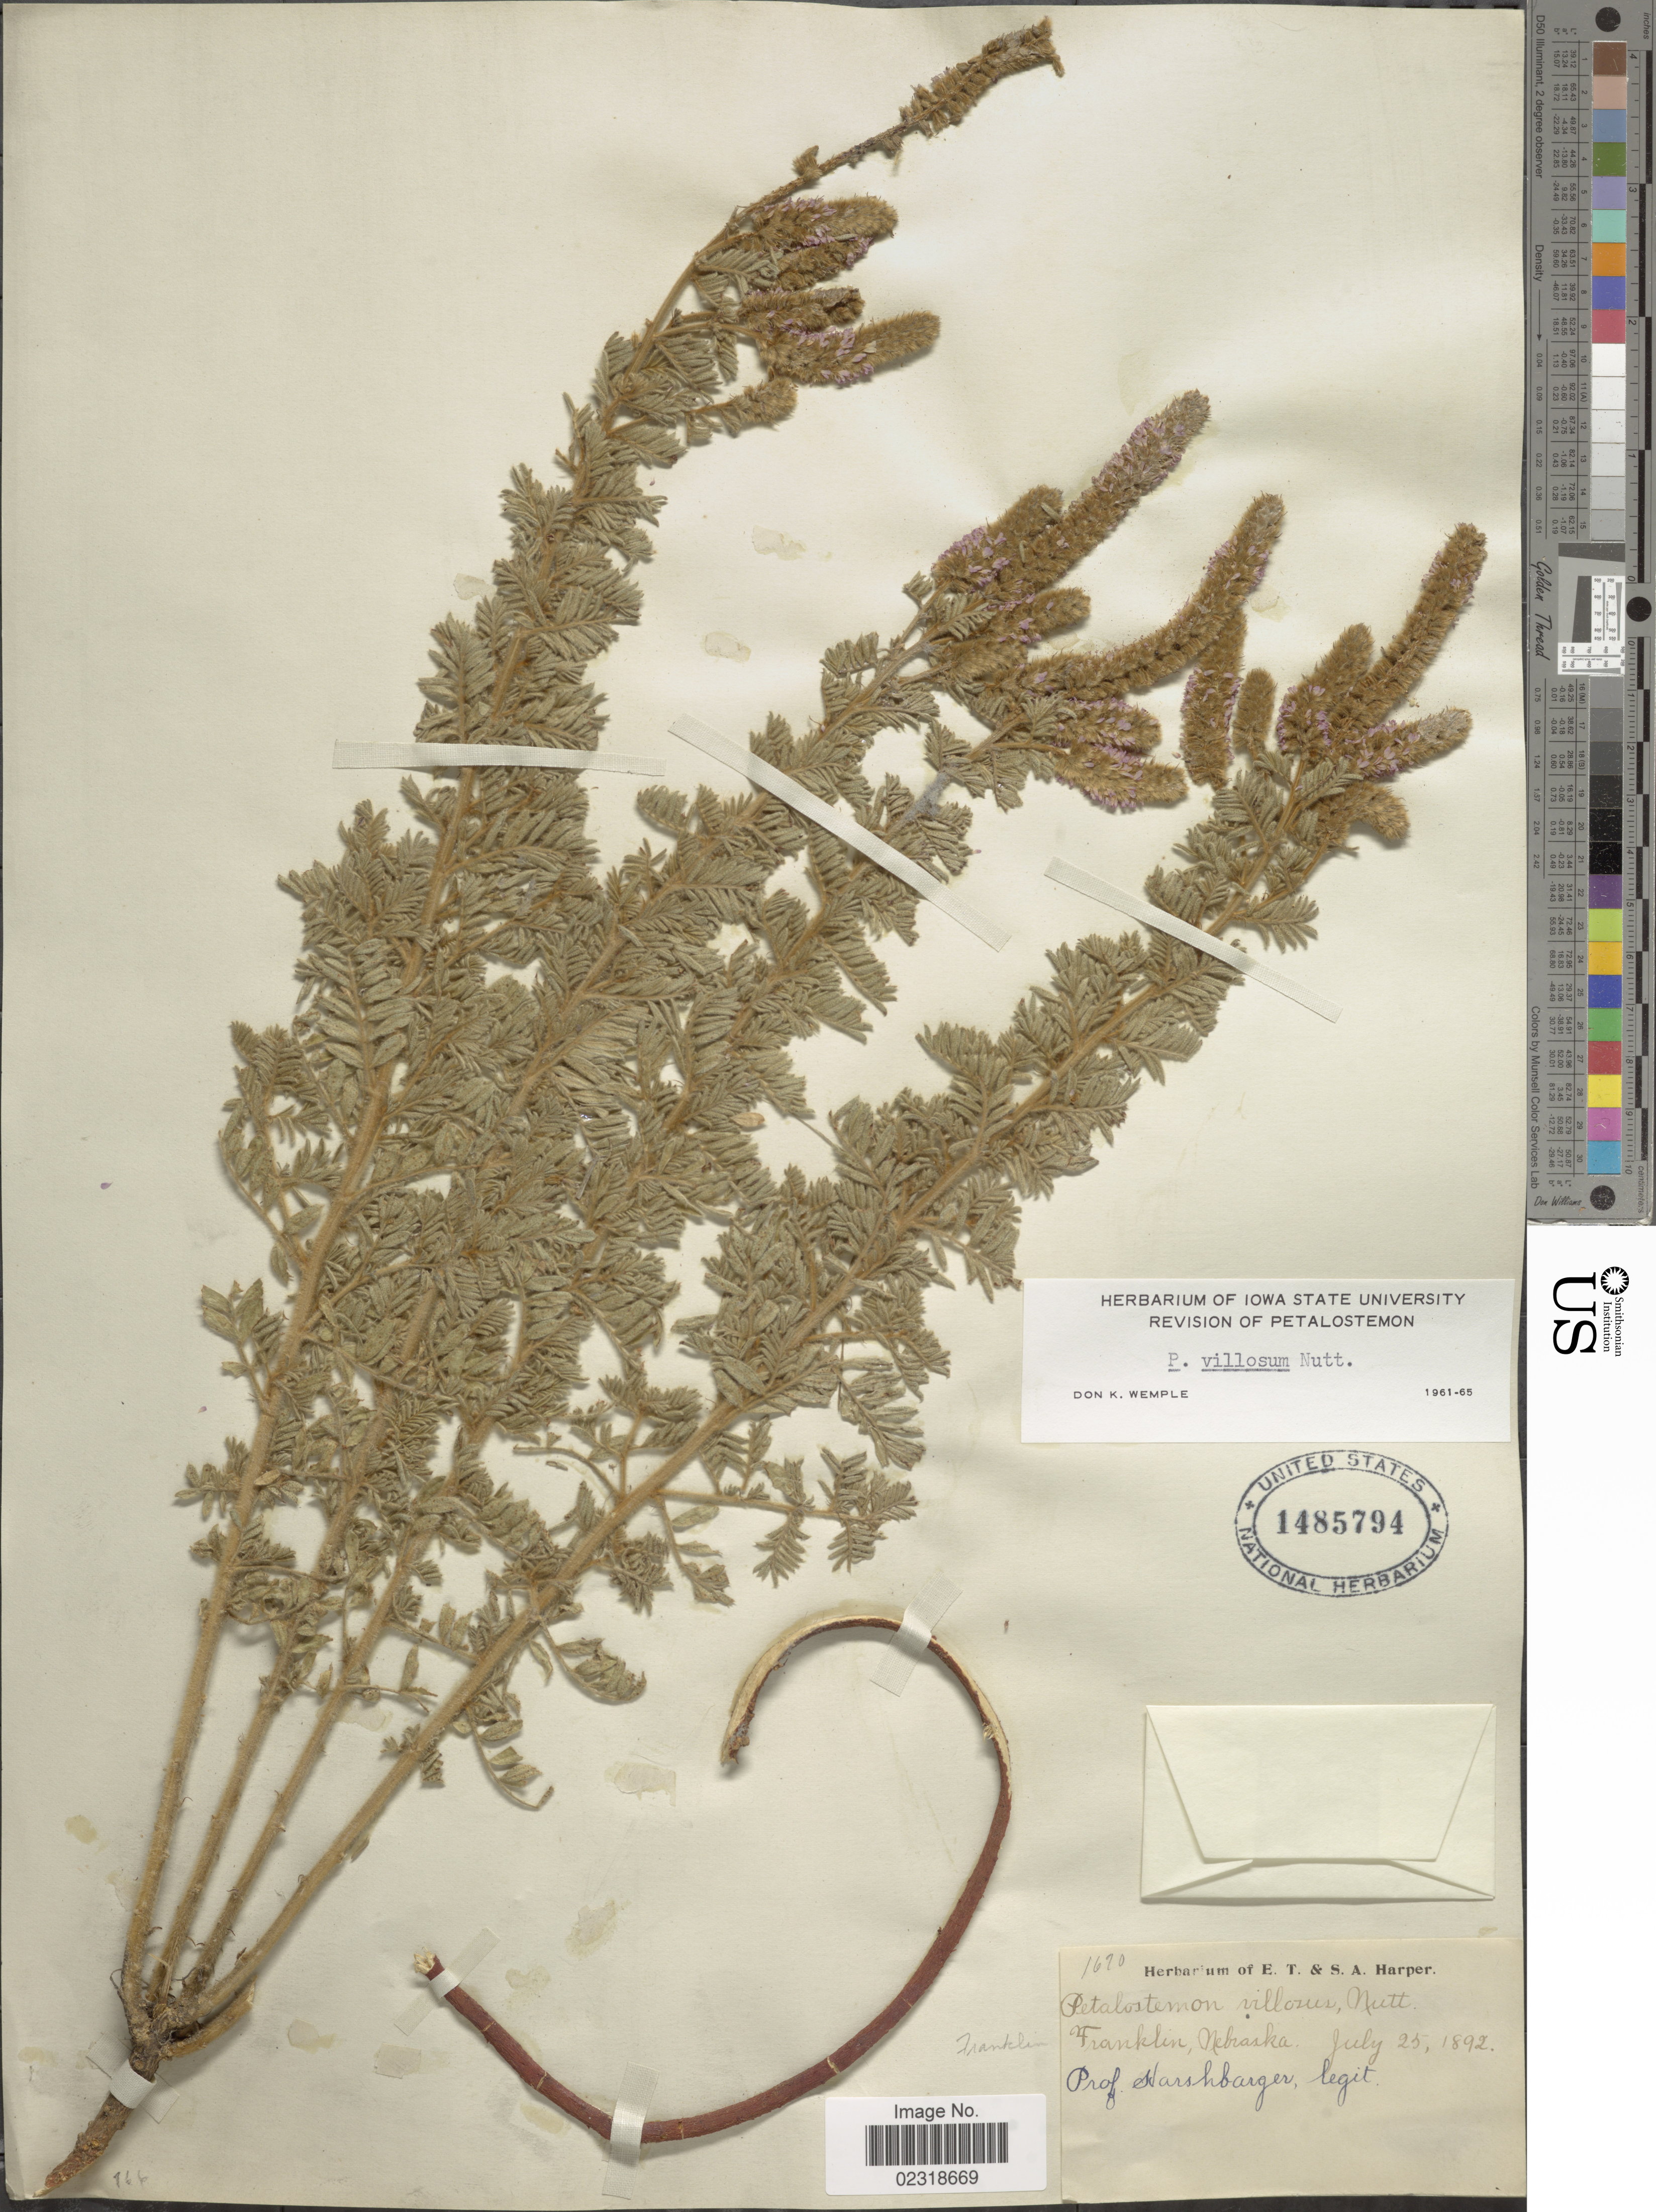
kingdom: Plantae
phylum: Tracheophyta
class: Magnoliopsida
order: Fabales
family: Fabaceae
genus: Dalea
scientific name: Dalea villosa var. villosa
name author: (Nutt.) Spreng.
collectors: Harshbarger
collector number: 1670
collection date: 1892-07-25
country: United States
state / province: Nebraska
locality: Franklin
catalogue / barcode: US 1485794